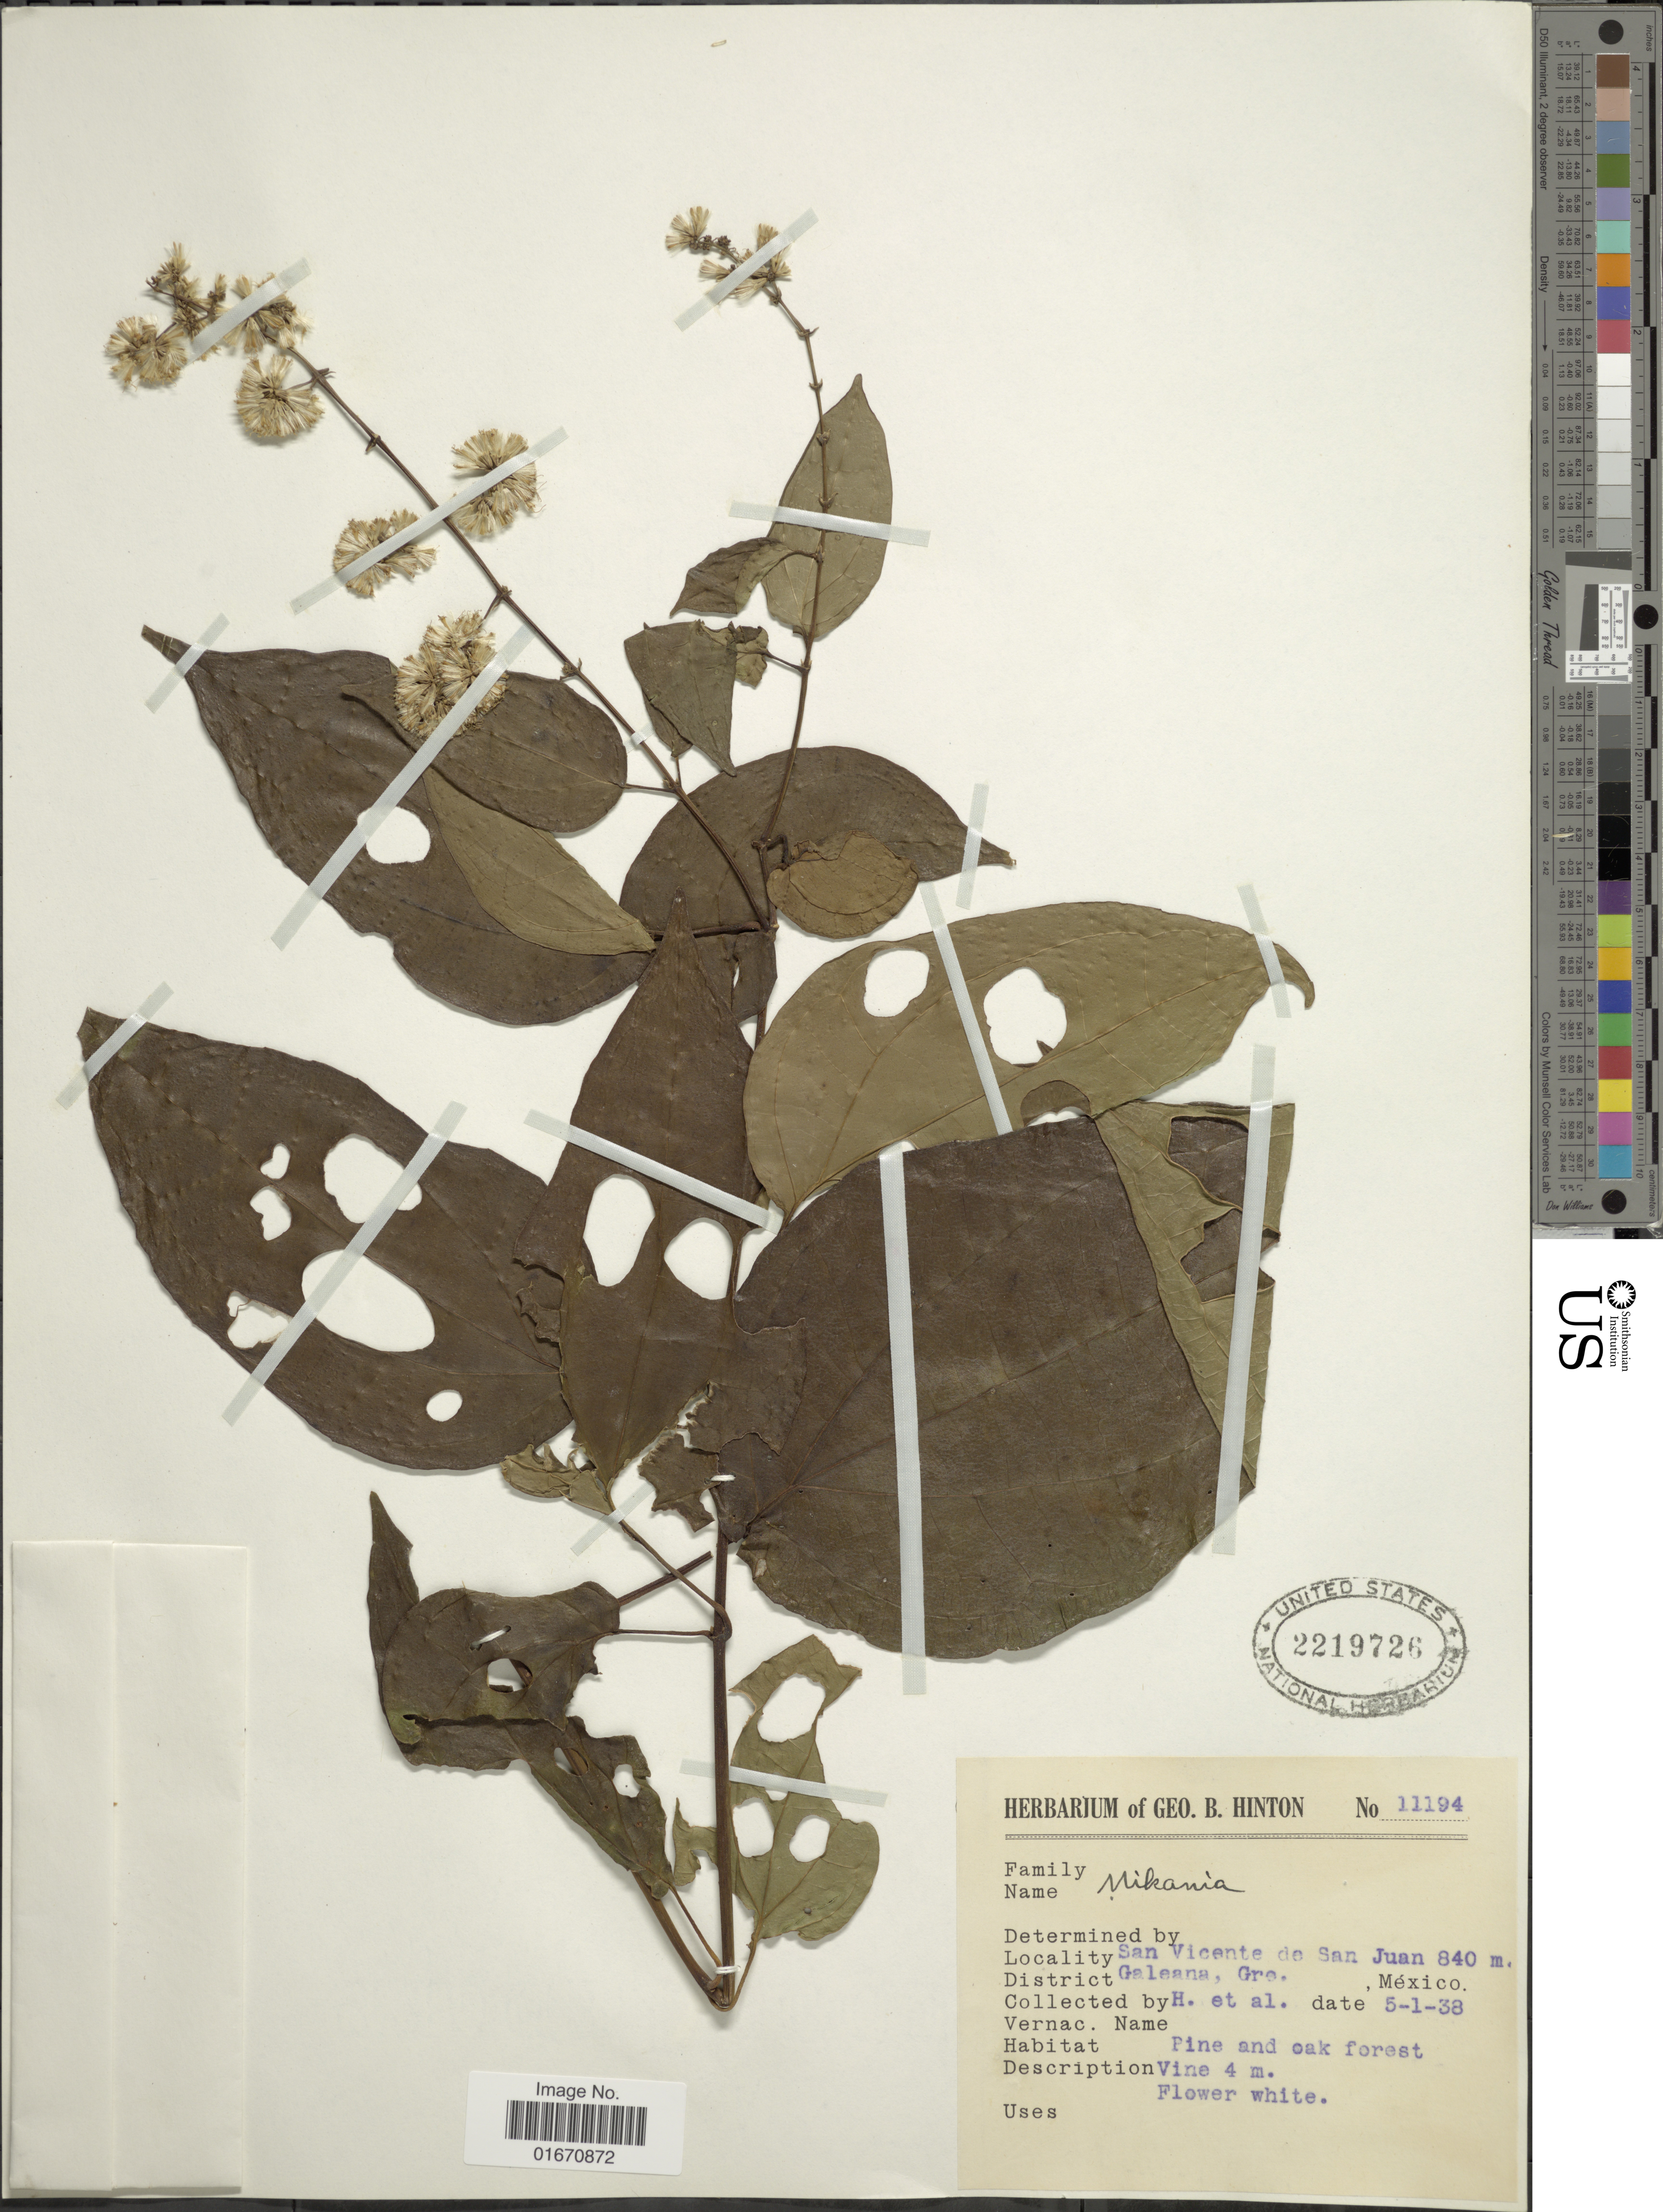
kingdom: Plantae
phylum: Tracheophyta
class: Magnoliopsida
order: Asterales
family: Asteraceae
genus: Mikania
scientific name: Mikania tonduzii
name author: B.L. Rob.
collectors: G. B. Hinton & et al.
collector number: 11194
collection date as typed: Transcribed d/m/y: 5/1/38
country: Mexico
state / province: Guerrero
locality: San Vicente de San Juan, District Galeana, Gro.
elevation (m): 840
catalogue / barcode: US 2219726